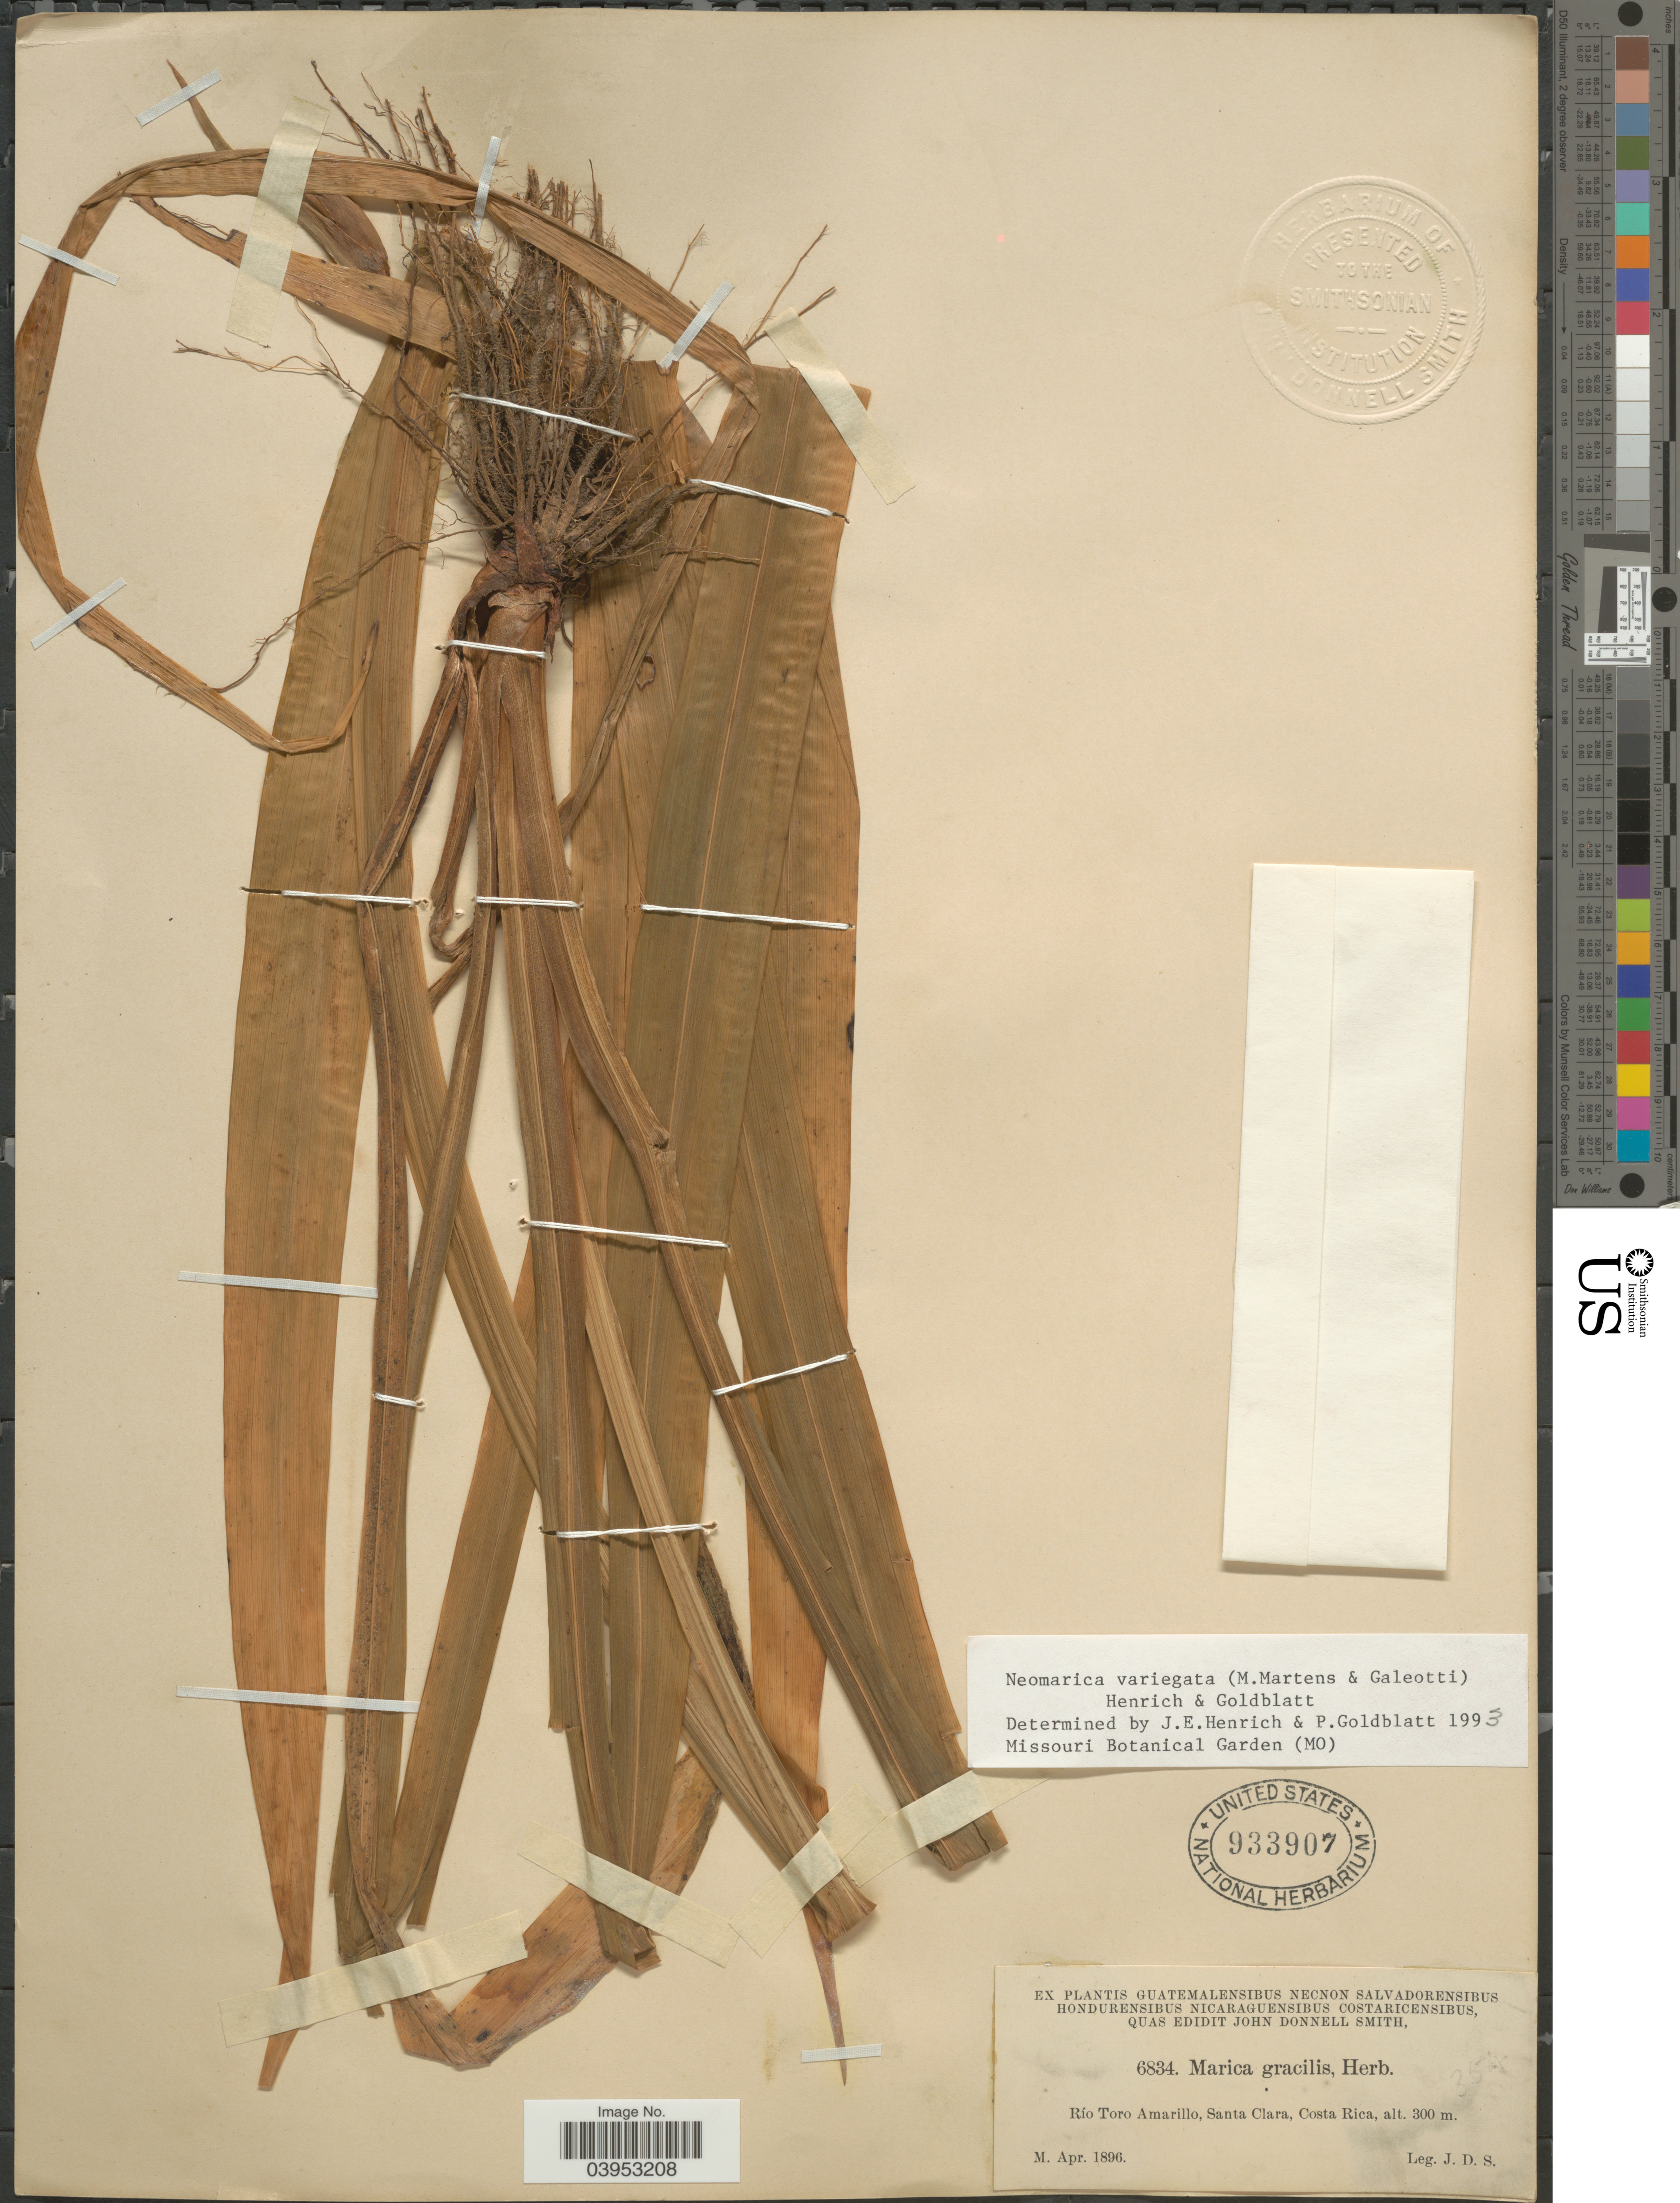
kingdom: Plantae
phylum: Tracheophyta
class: Liliopsida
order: Asparagales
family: Iridaceae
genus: Neomarica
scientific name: Neomarica variegata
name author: (M. Martens & Galeotti) Henrich & Goldblatt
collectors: J. Donnell Smith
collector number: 6834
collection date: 1896-04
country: Costa Rica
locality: Río Toro Amarillo, Santa Clara.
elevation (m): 300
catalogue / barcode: US 933907